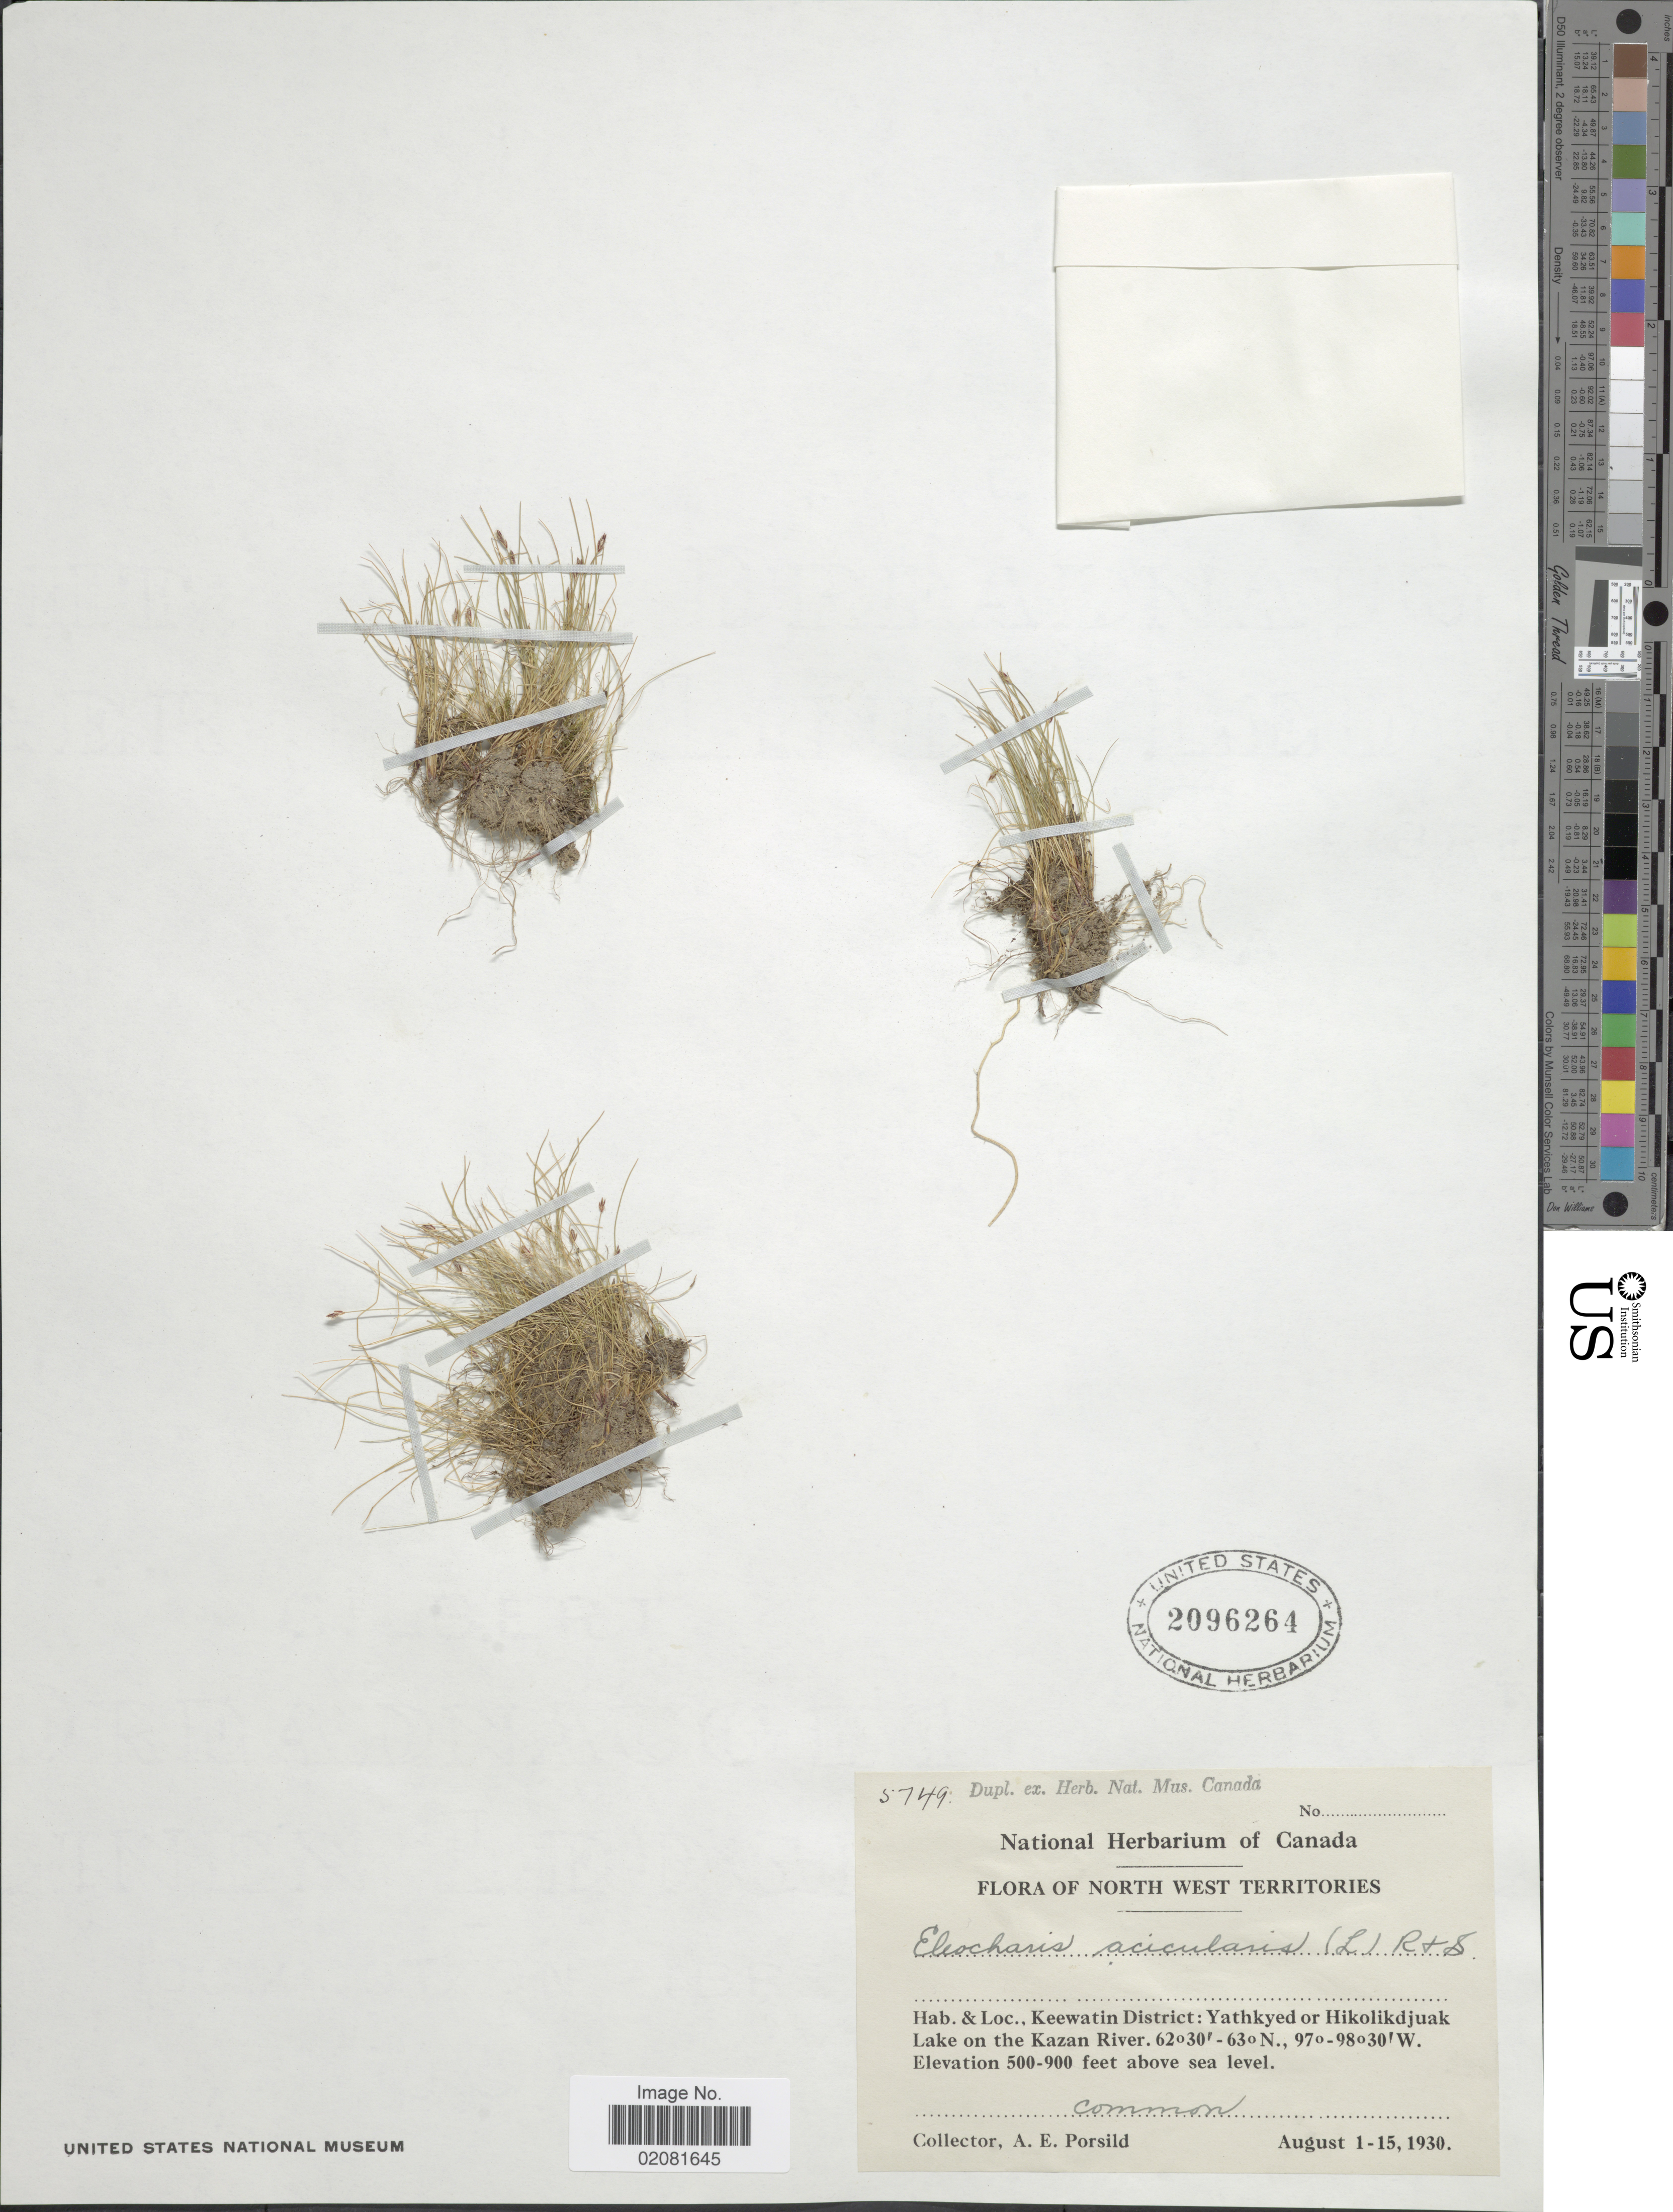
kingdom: Plantae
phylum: Tracheophyta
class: Liliopsida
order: Poales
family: Cyperaceae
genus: Eleocharis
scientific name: Eleocharis acicularis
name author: (L.) Roem. & Schult.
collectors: A. E. Porsild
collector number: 5749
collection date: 1930-08-01/1930-08-15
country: Canada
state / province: Northwest Territories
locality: Keewatin District: Ythkyed or Hikolikdjuak Lake on the Kazan River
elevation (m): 152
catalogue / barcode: US 2096264